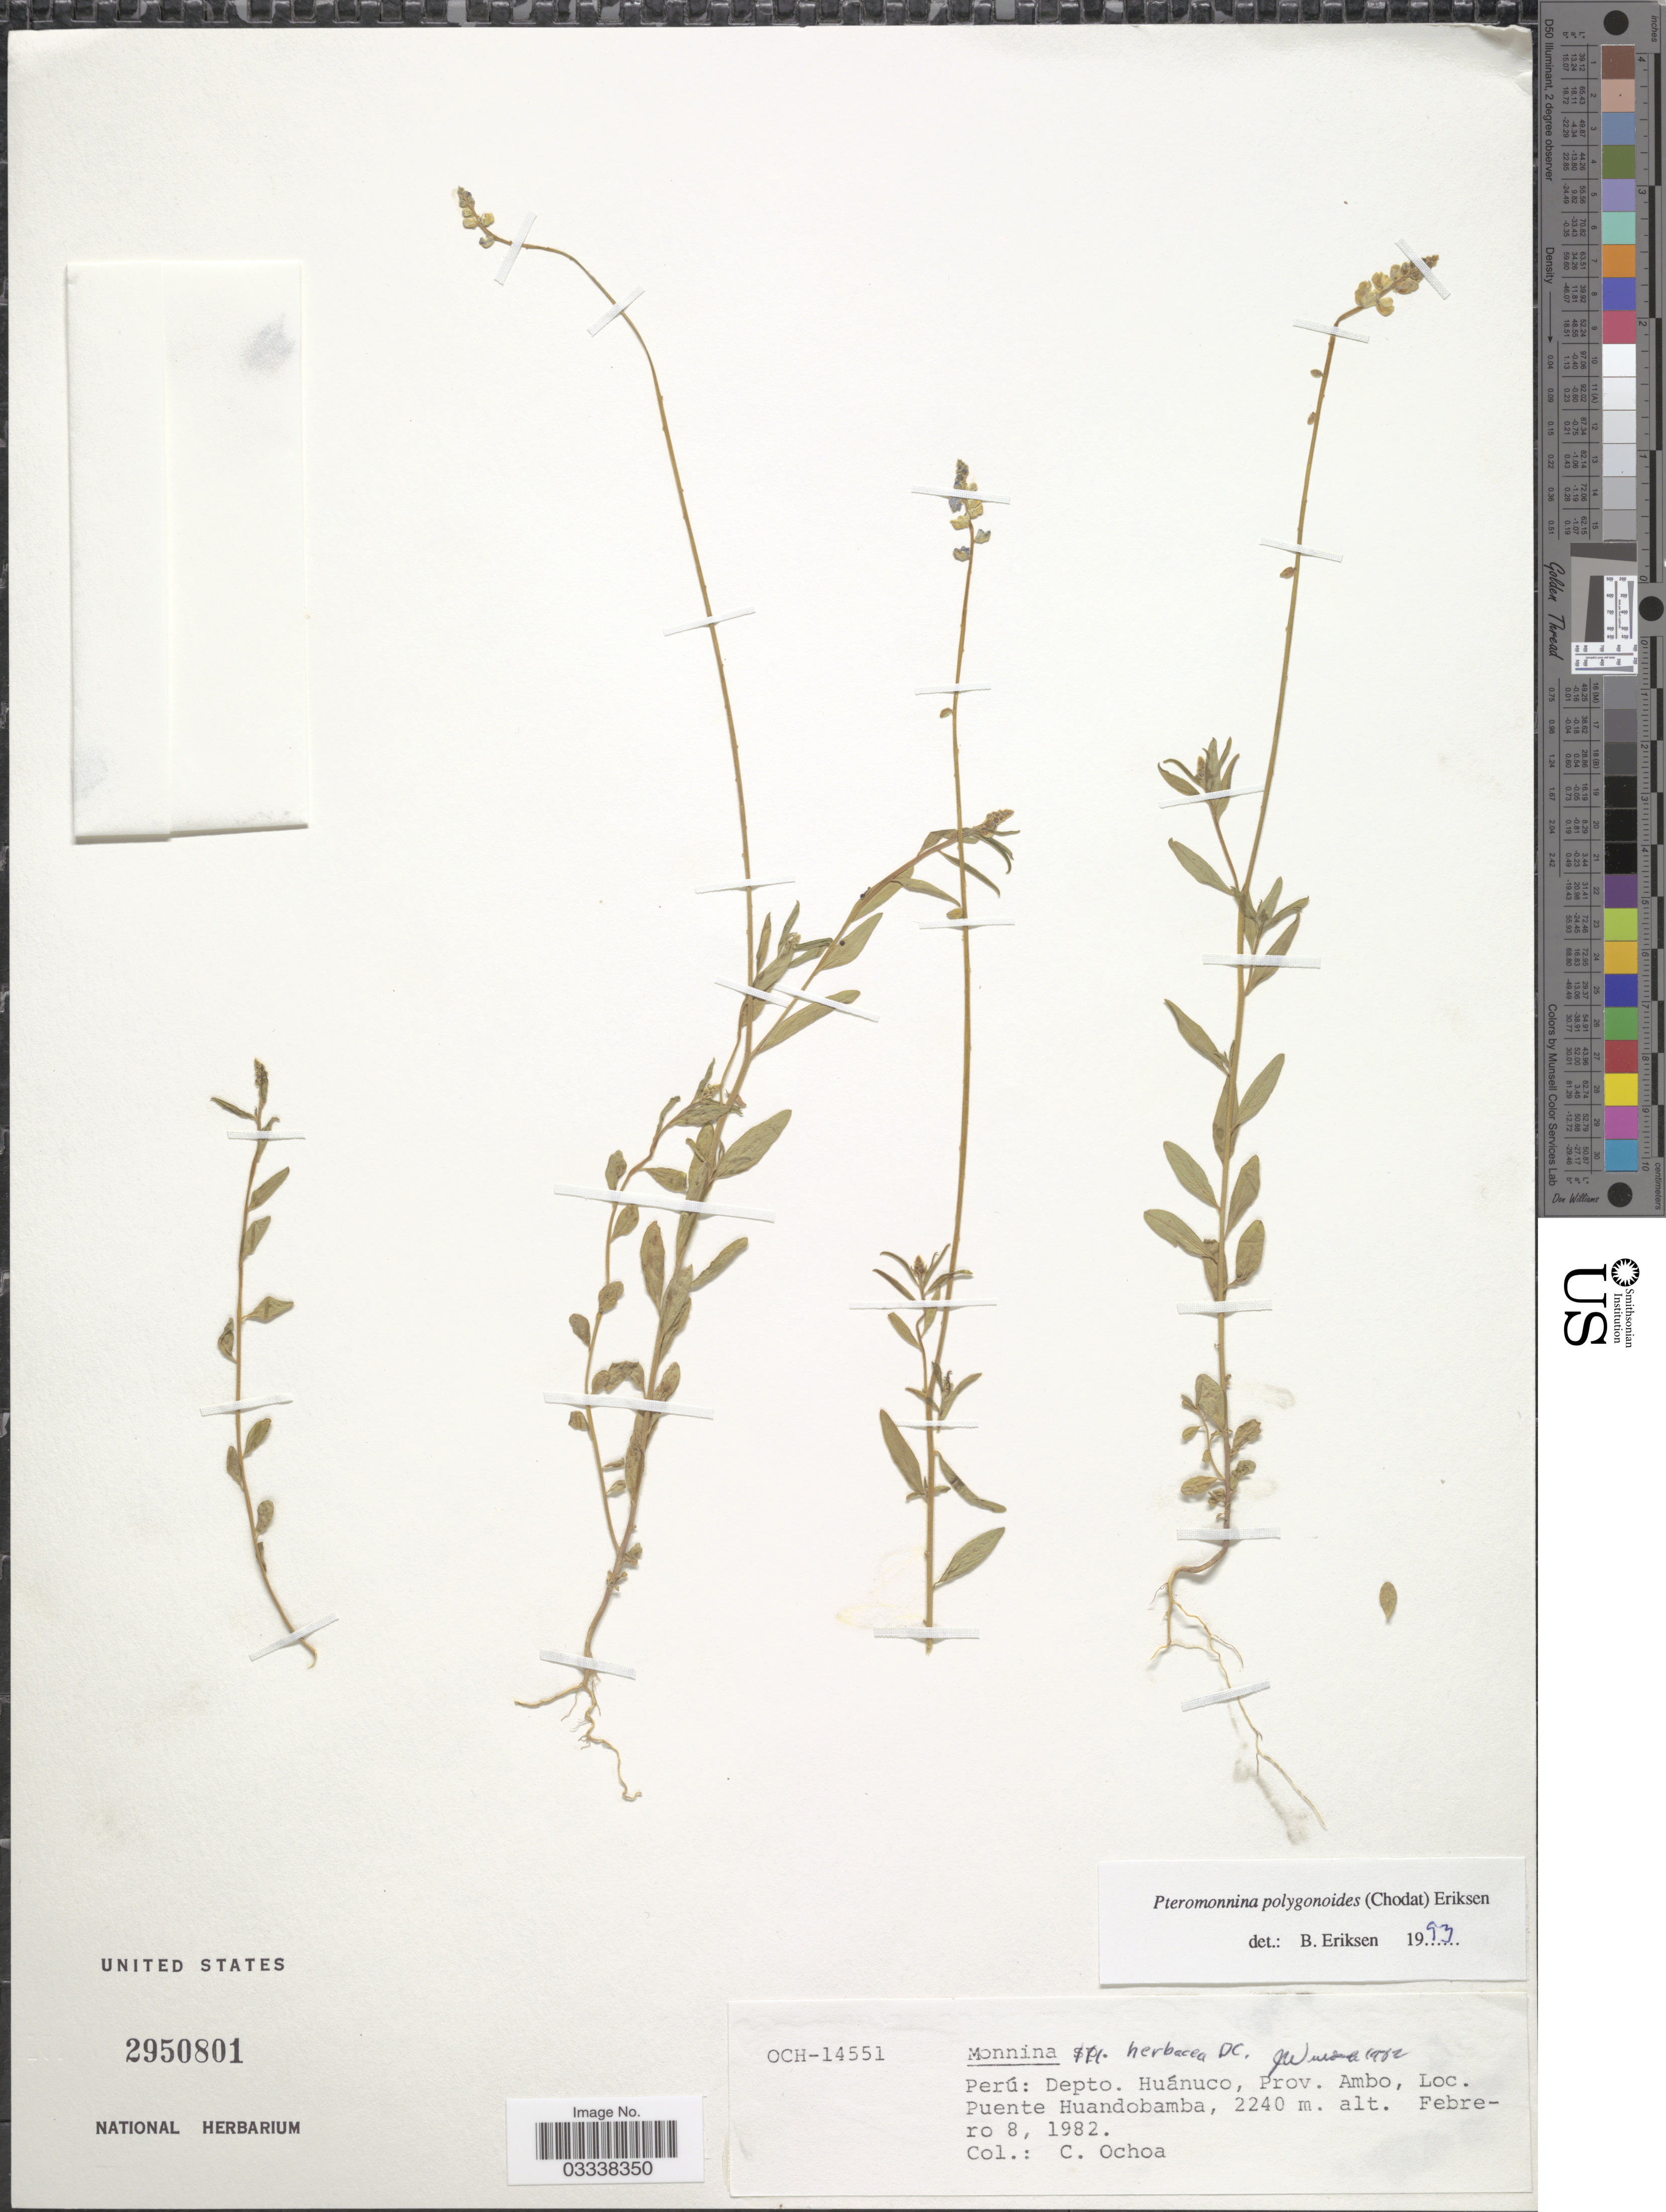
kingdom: Plantae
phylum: Tracheophyta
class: Magnoliopsida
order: Fabales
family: Polygalaceae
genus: Monnina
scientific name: Monnina polygonoides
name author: Chodat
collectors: C. Ochoa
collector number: OCH-14551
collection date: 1982-02-08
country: Peru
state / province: Huánuco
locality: Depto. Huánuco, Prov. Ambo, Puente Huandobamba.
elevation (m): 2240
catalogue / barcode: US 2950801